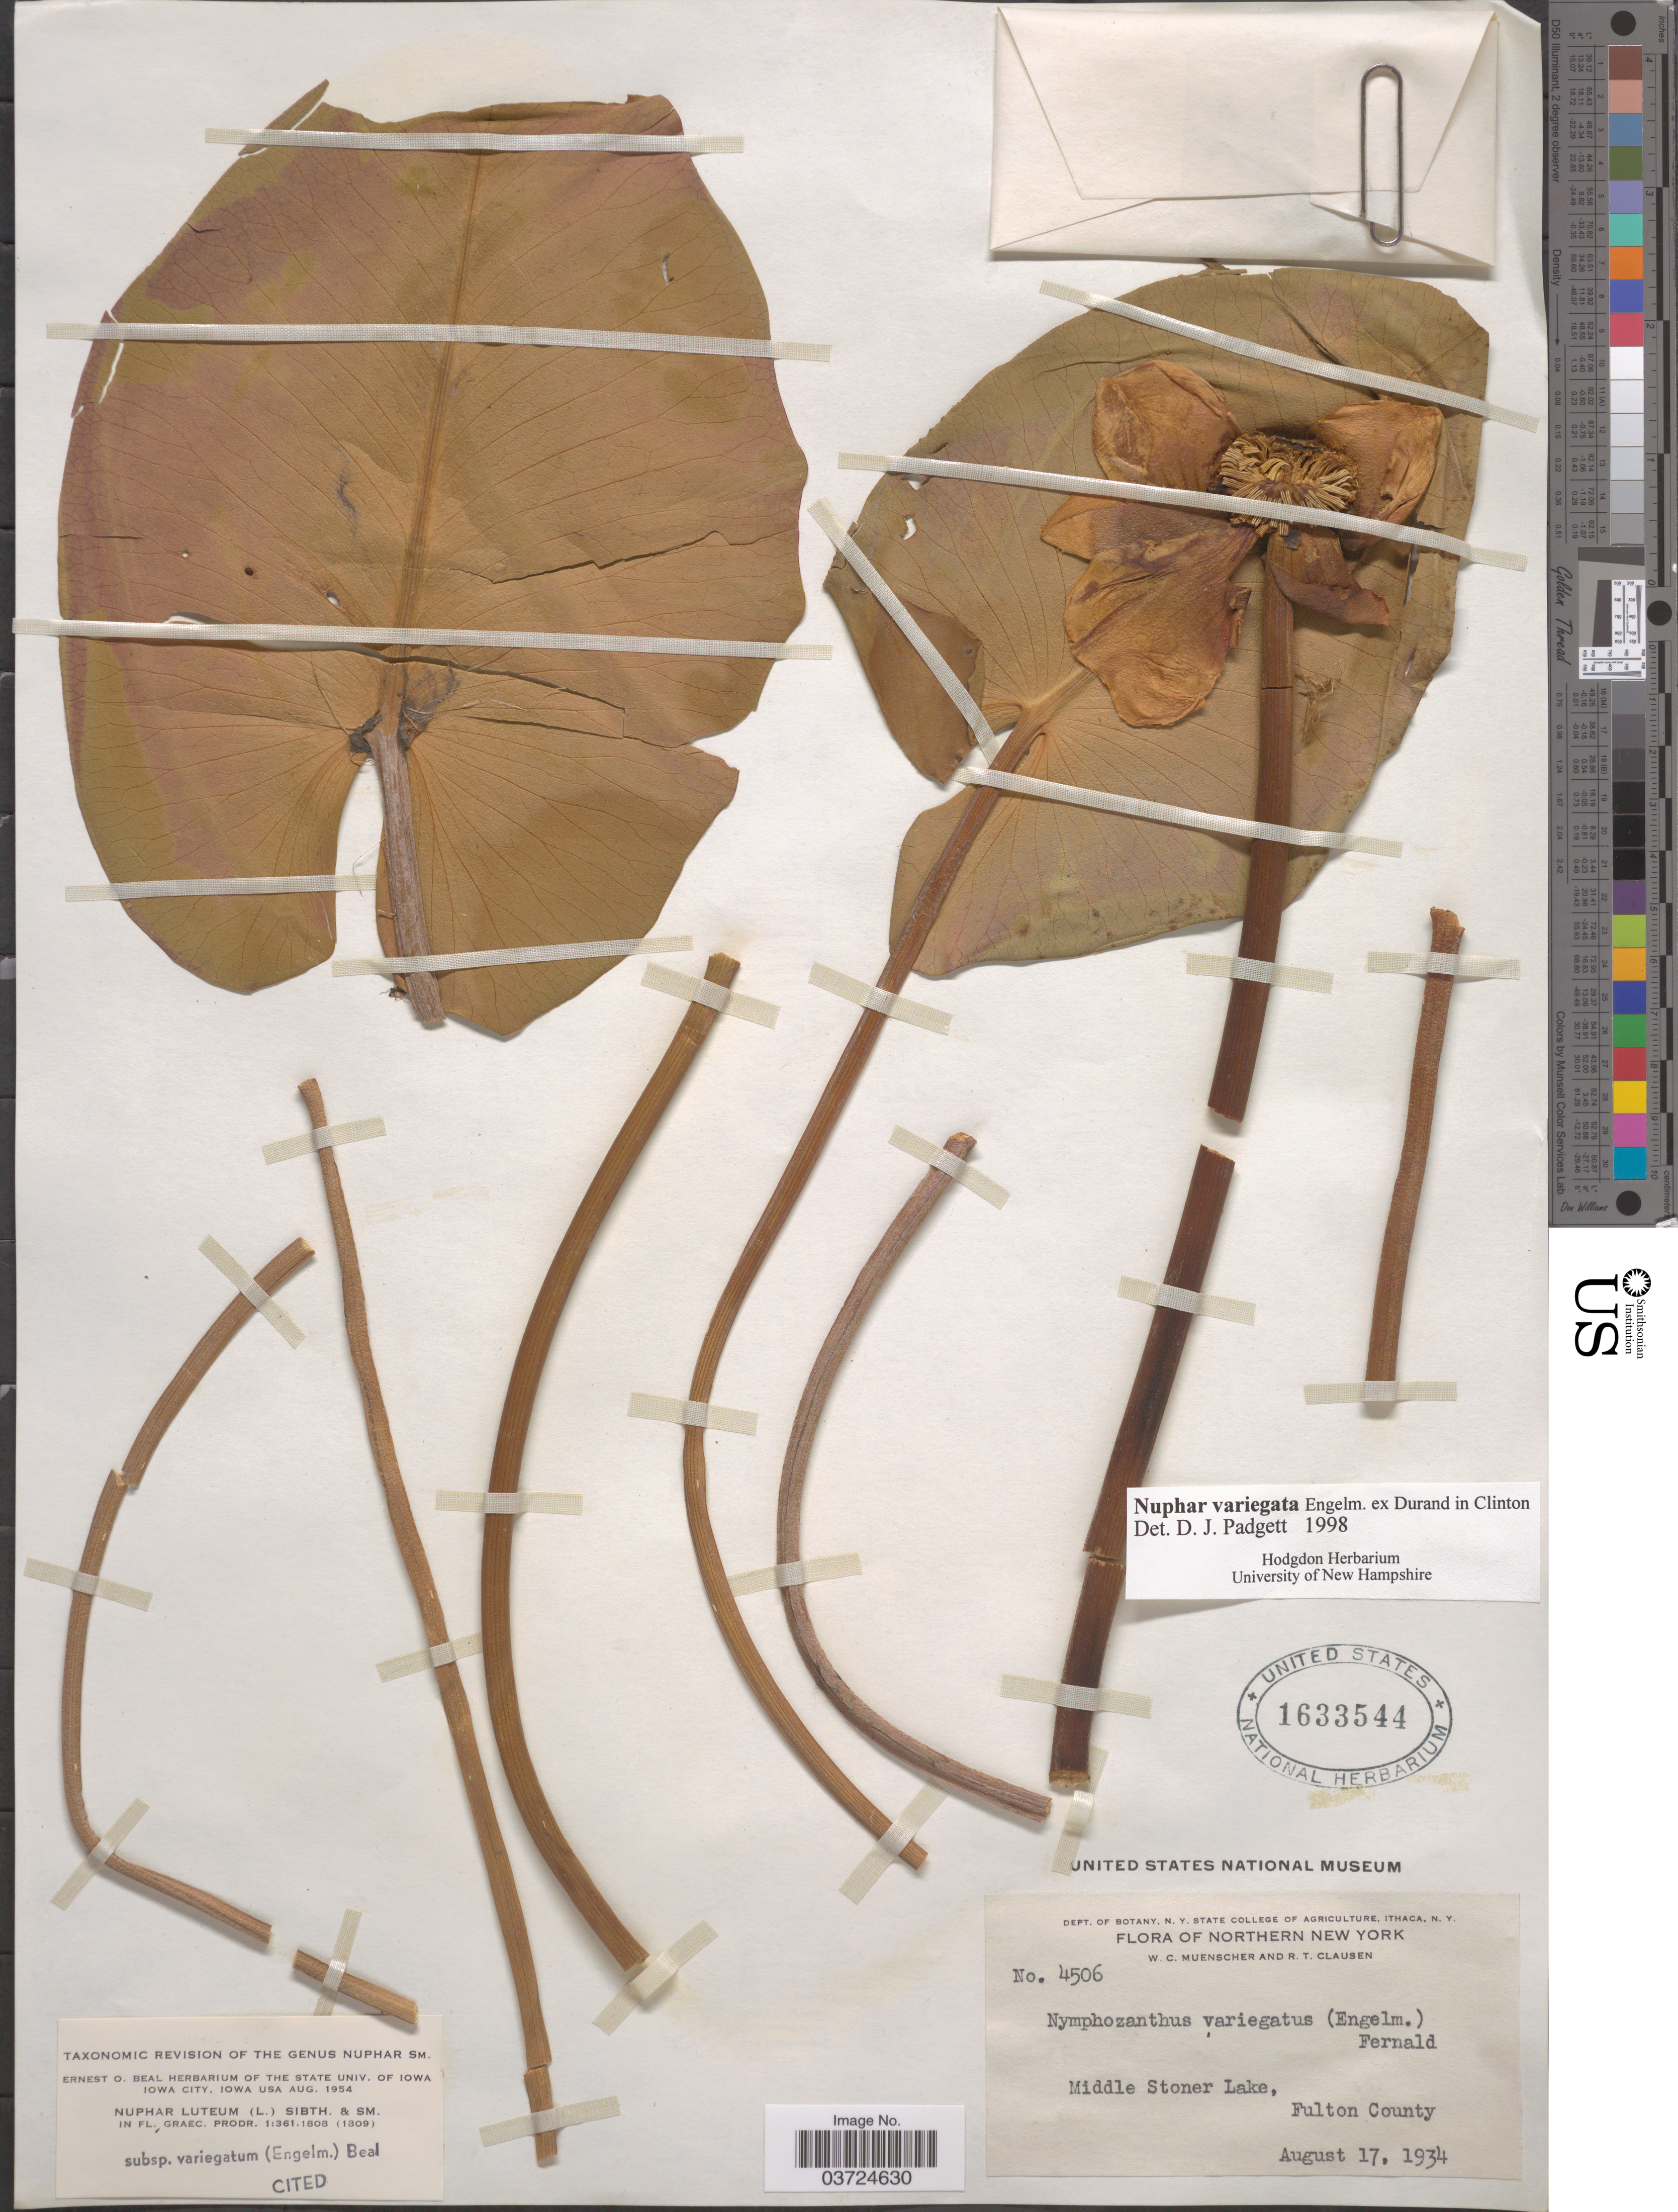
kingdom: Plantae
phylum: Tracheophyta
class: Magnoliopsida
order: Nymphaeales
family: Nymphaeaceae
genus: Nuphar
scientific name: Nuphar variegata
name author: Engelm. ex Durand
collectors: W. Muenscher & R. T. Clausen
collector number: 4506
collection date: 1934-08-17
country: United States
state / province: New York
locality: Northern New York. Middle Stoner Lake, Fulton County.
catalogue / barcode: US 1633544